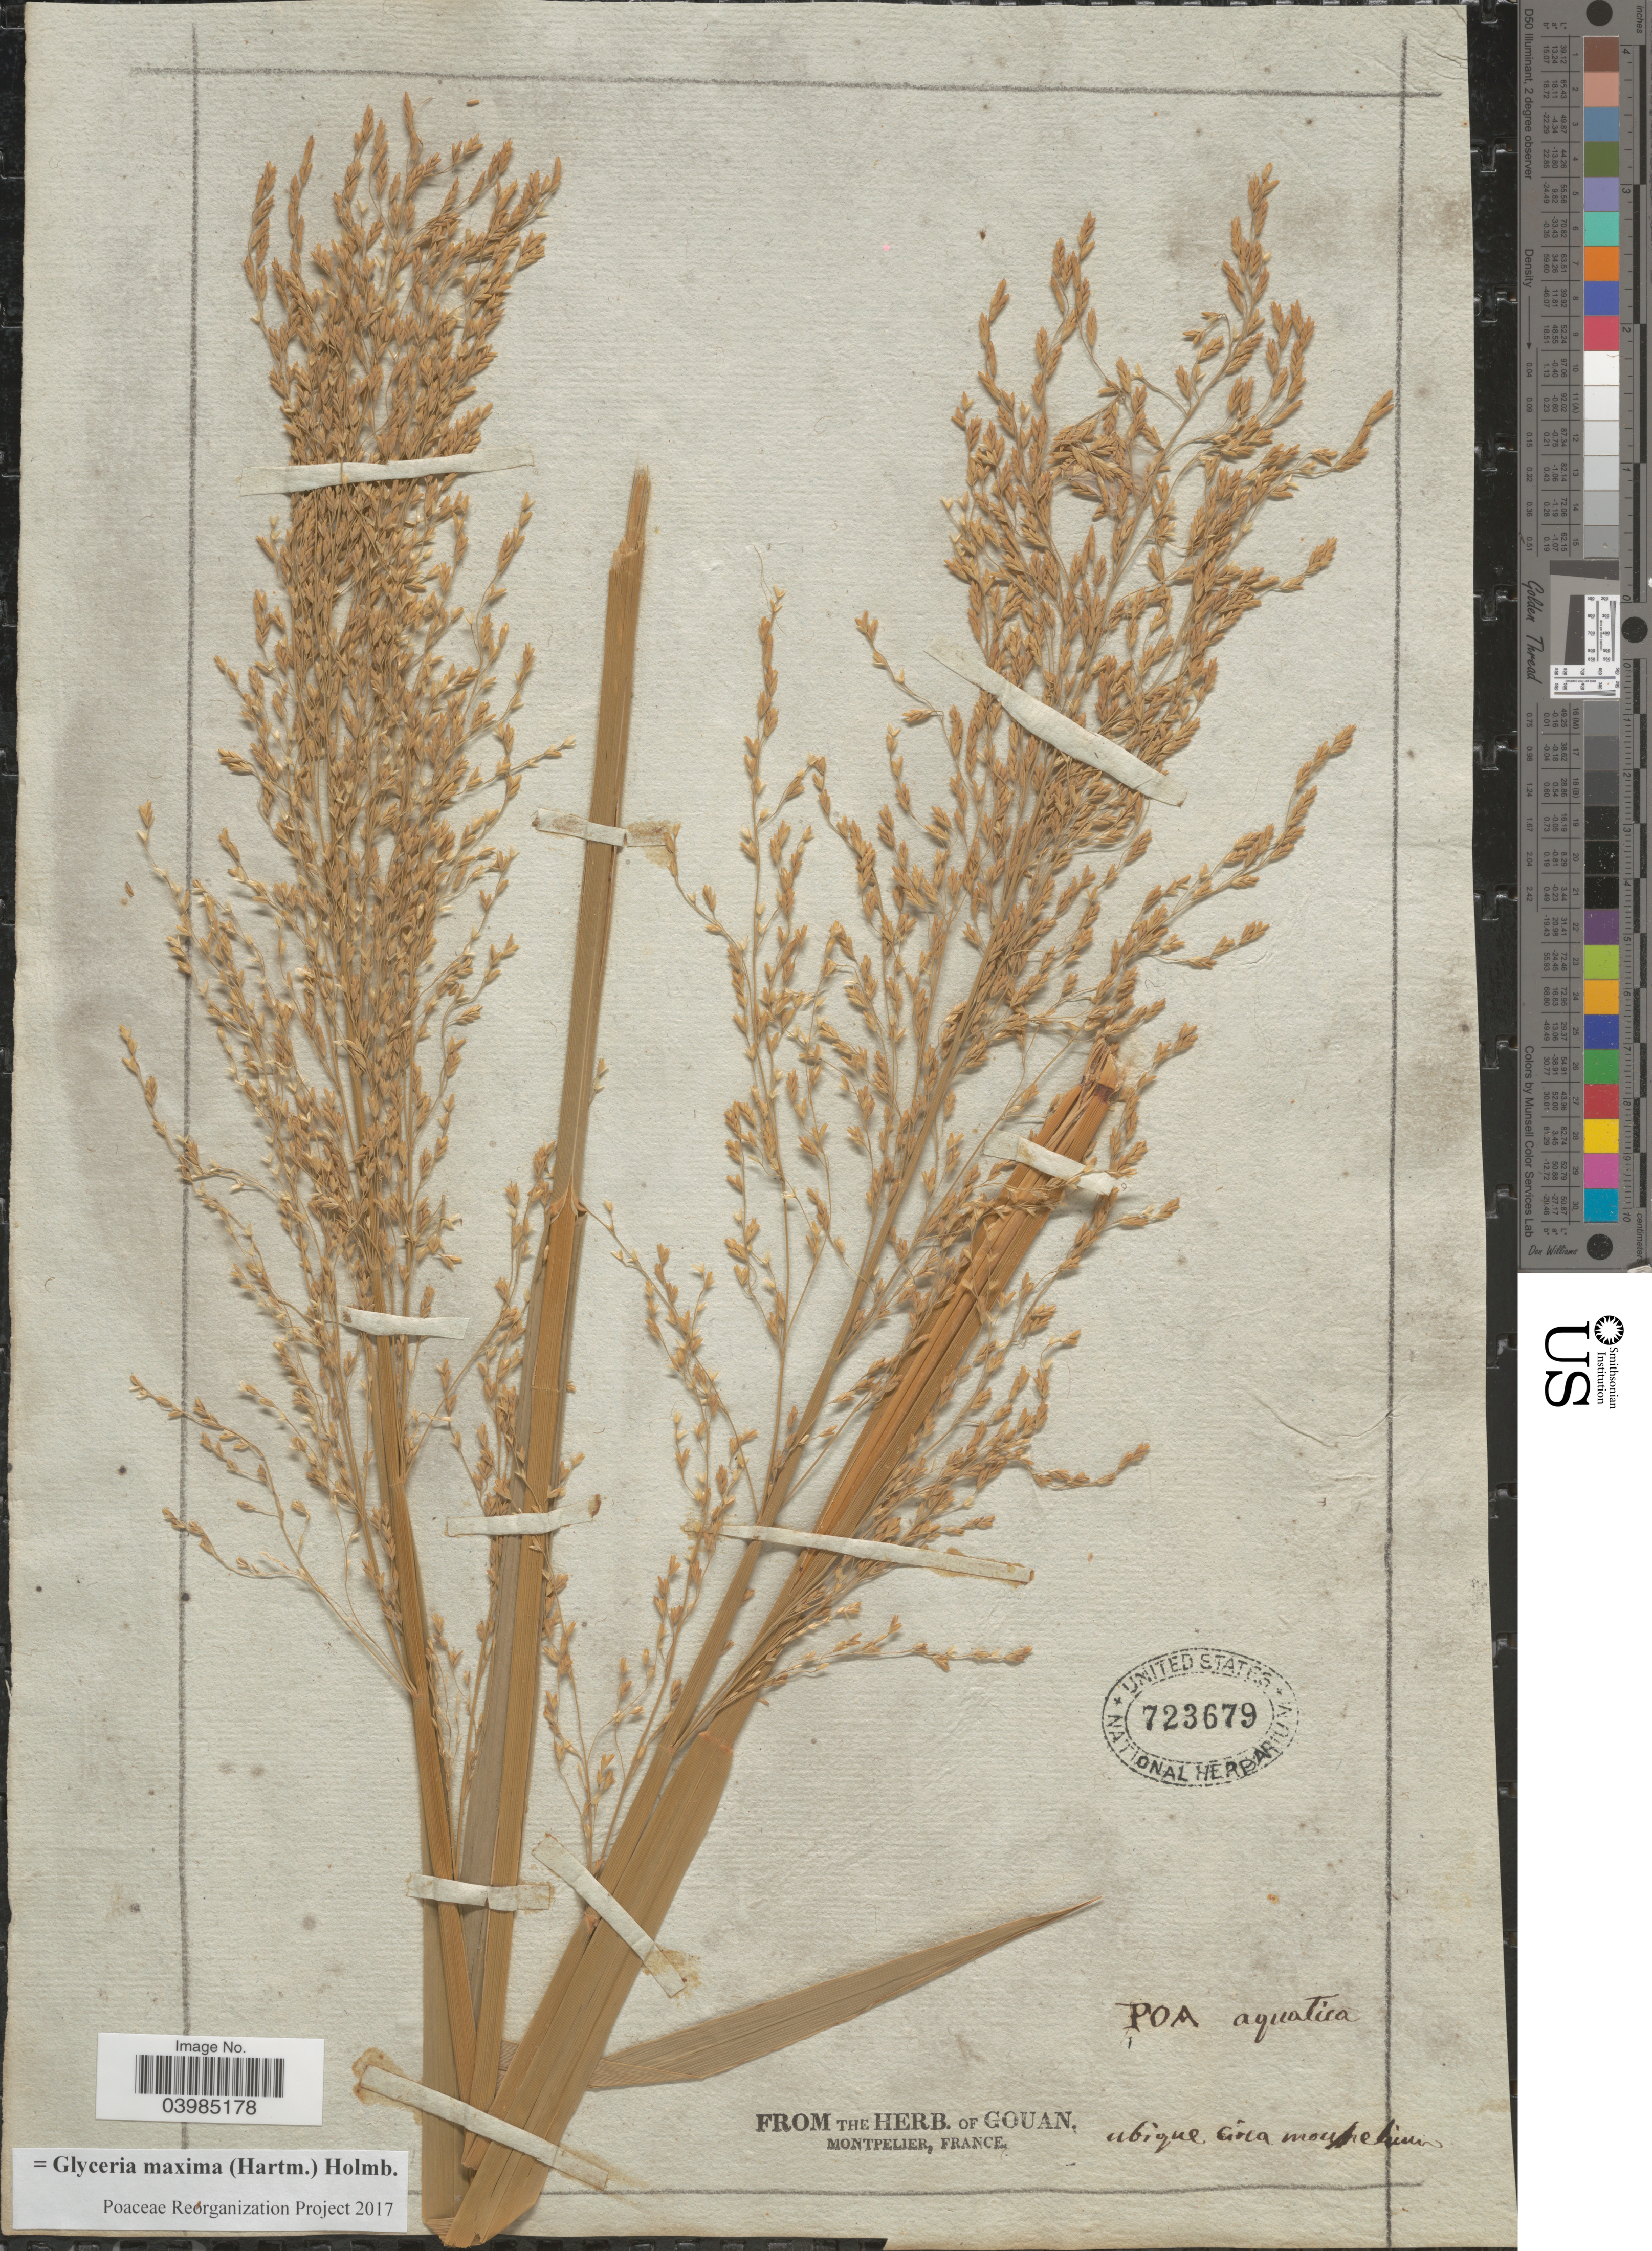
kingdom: Plantae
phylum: Tracheophyta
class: Liliopsida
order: Poales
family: Poaceae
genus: Glyceria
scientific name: Glyceria maxima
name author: (Hartm.) Holmb.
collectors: ex herb. Gouan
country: France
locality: Abique Circa Montpelier.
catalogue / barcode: US 723679